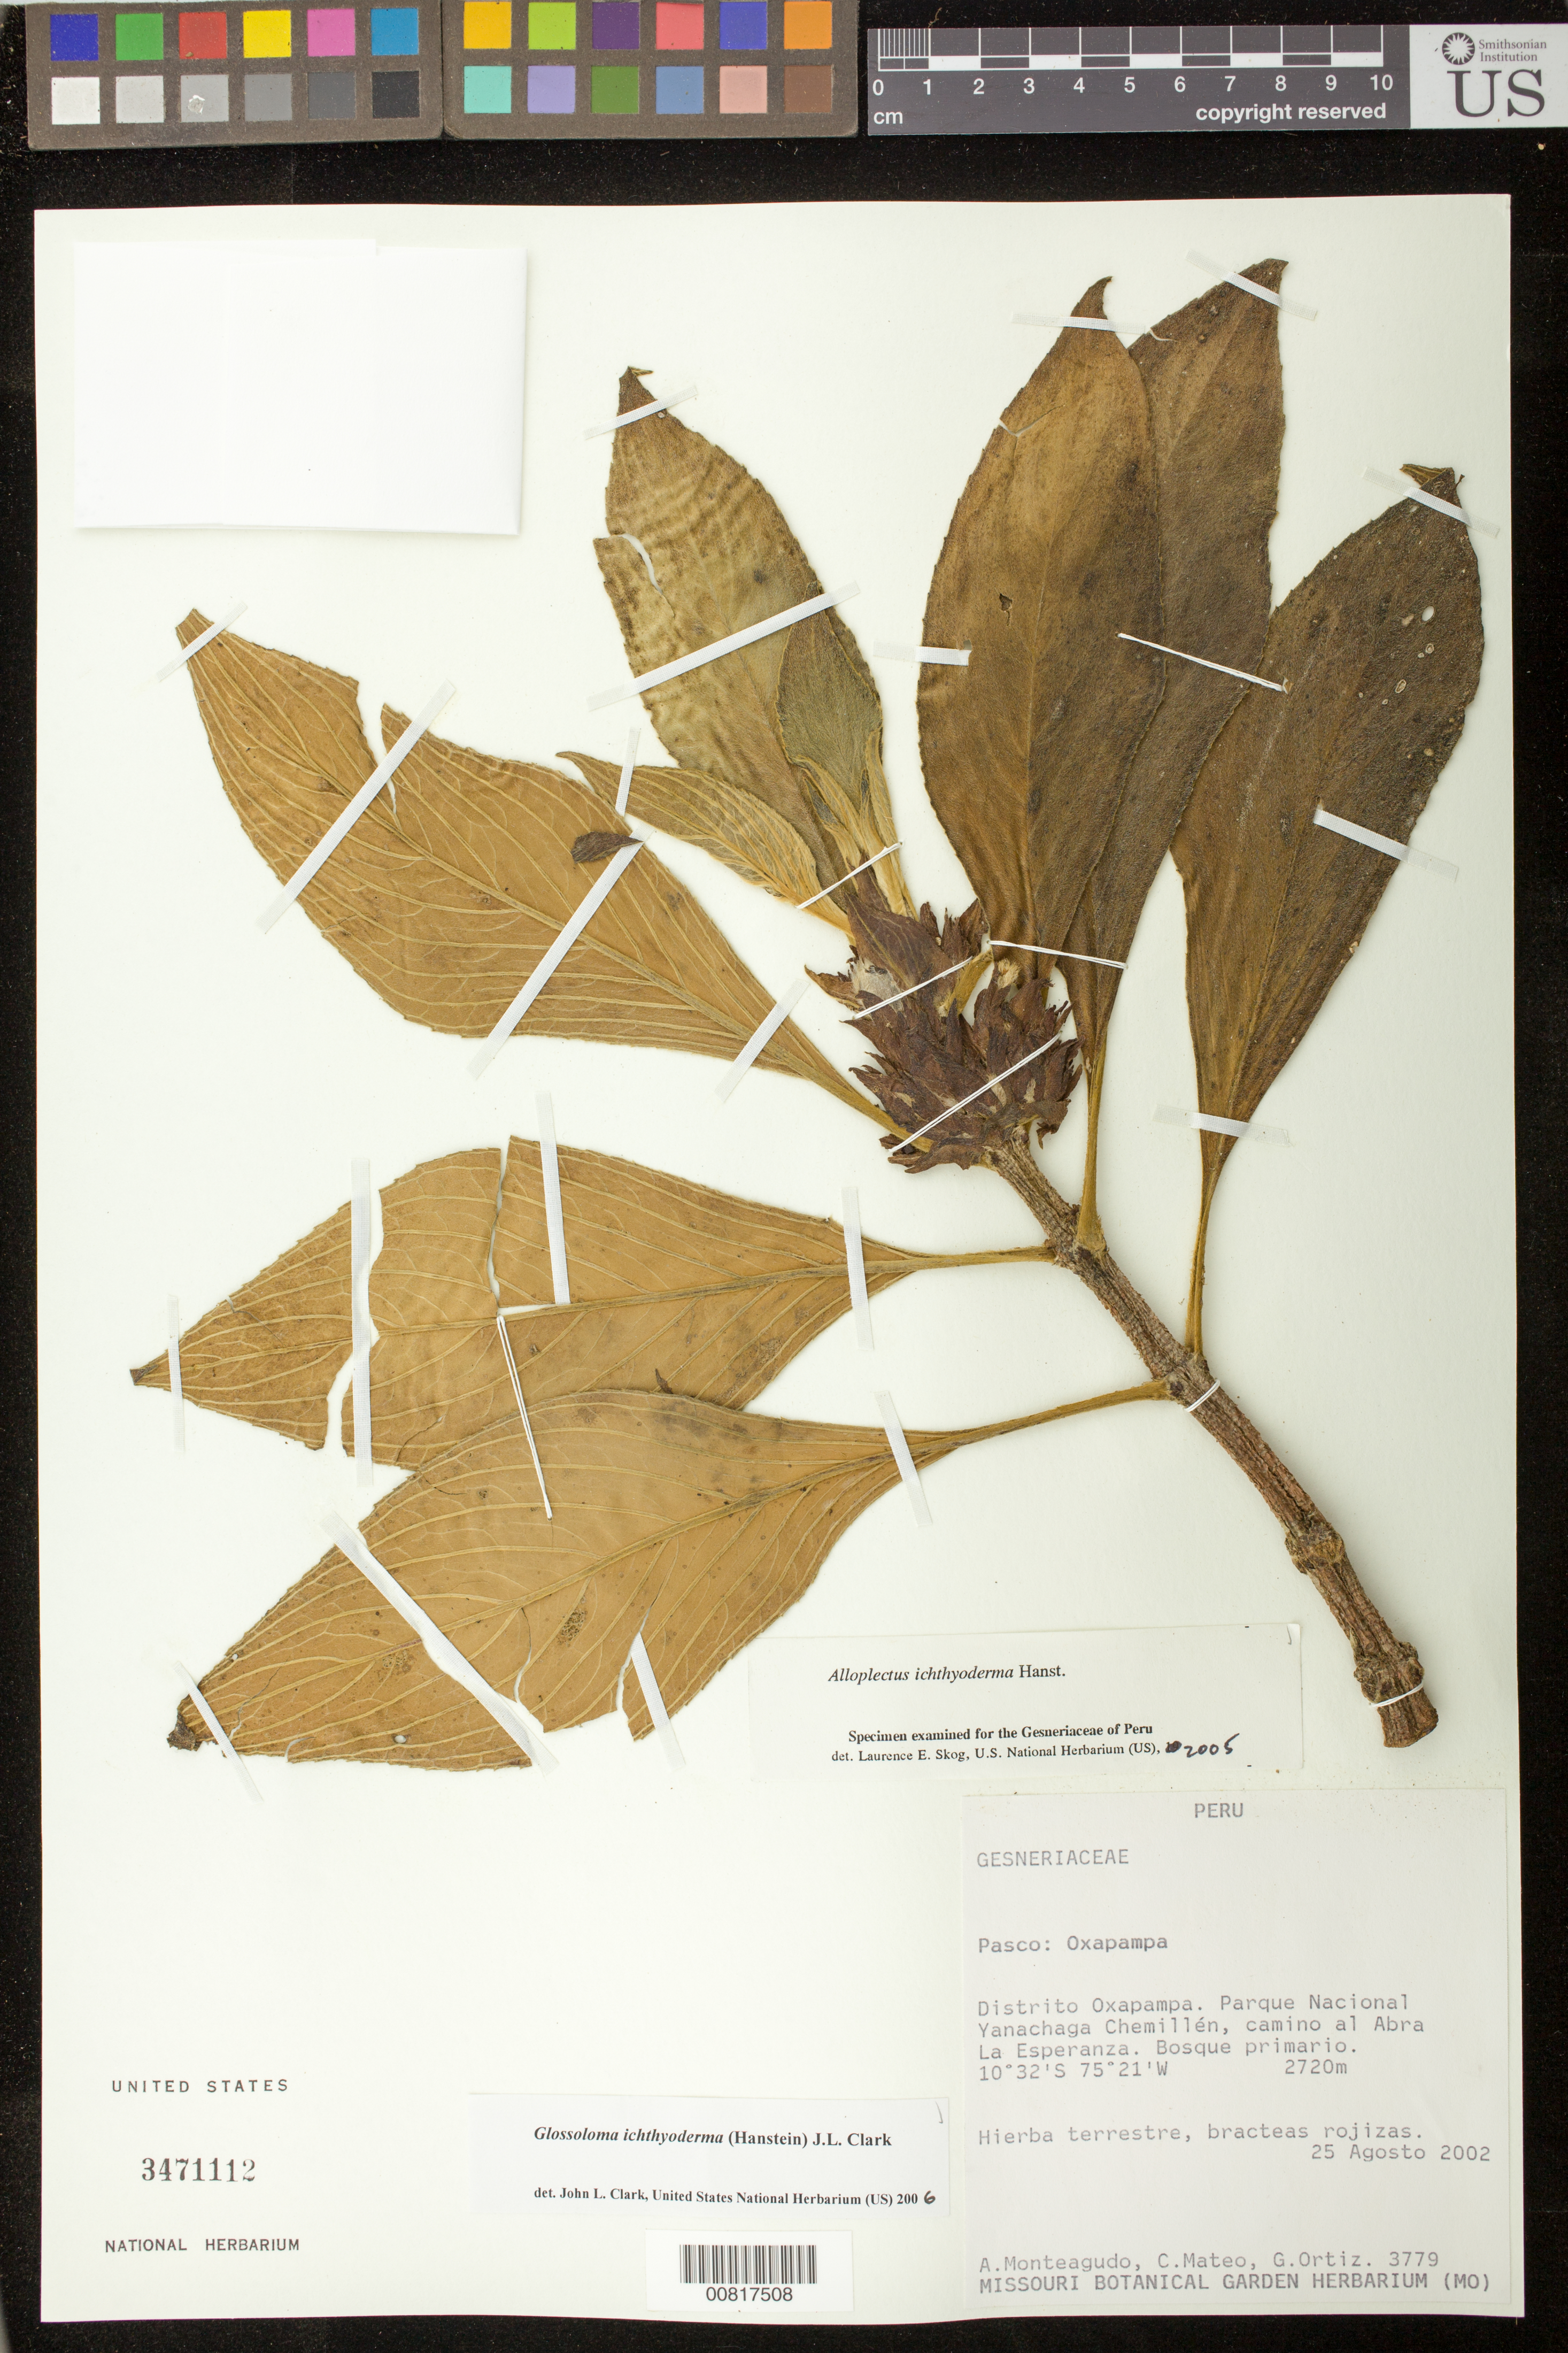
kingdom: Plantae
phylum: Tracheophyta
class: Magnoliopsida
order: Lamiales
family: Gesneriaceae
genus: Glossoloma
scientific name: Glossoloma ichthyoderma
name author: (Hanst.) J.L. Clark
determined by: Clark, J. L., (SEL), The Marie Selby Botanical Garden (UNITED STATES)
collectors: A. Monteagudo, C. Mateo & G. Ortiz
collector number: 3779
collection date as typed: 25 Aug 2002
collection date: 2002-08-25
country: Peru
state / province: Pasco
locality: Pasco: Oxapampa. Distrito Oxapampa. Parque Nacional Yanachaga Chemillén, camino al Abra La Esperanza.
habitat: Bosque primario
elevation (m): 2720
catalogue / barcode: US 3471112